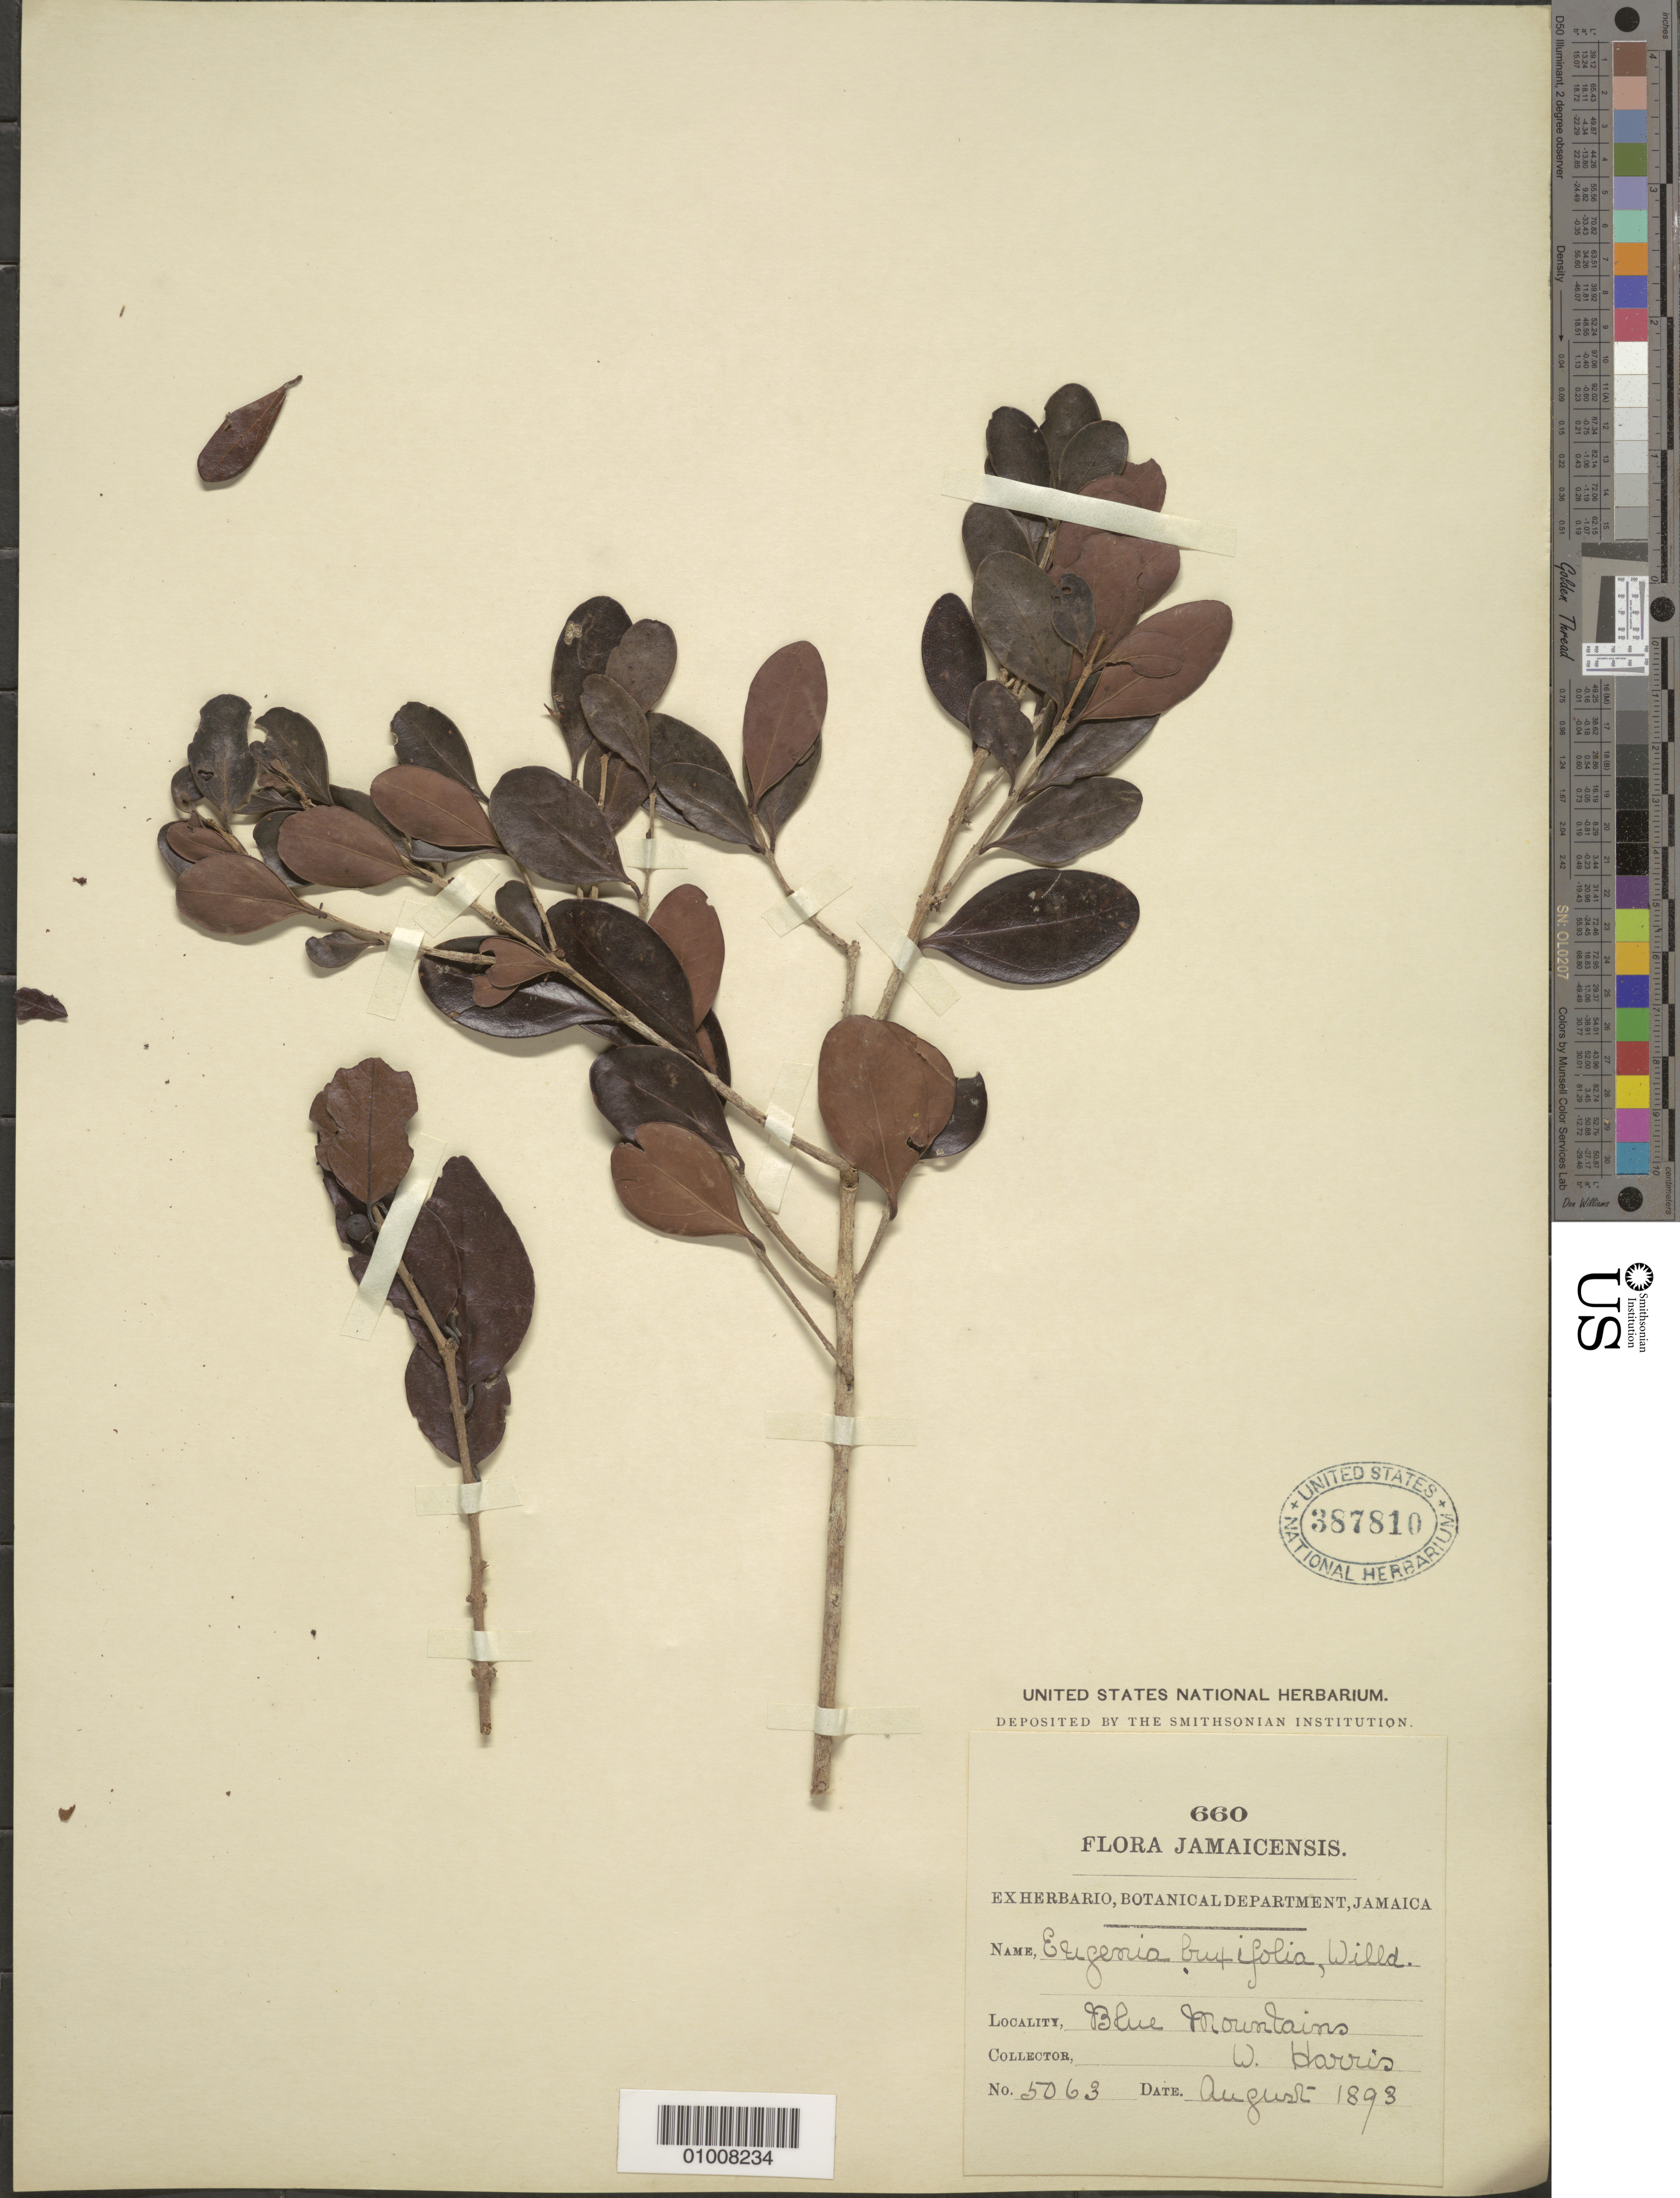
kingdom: Plantae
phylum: Tracheophyta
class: Magnoliopsida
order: Myrtales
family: Myrtaceae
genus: Eugenia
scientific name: Eugenia foetida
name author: Pers.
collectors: W. Harris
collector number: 5063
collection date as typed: Aug 1893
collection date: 1893-08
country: Jamaica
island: Jamaica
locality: Blue Mountains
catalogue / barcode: US 387810